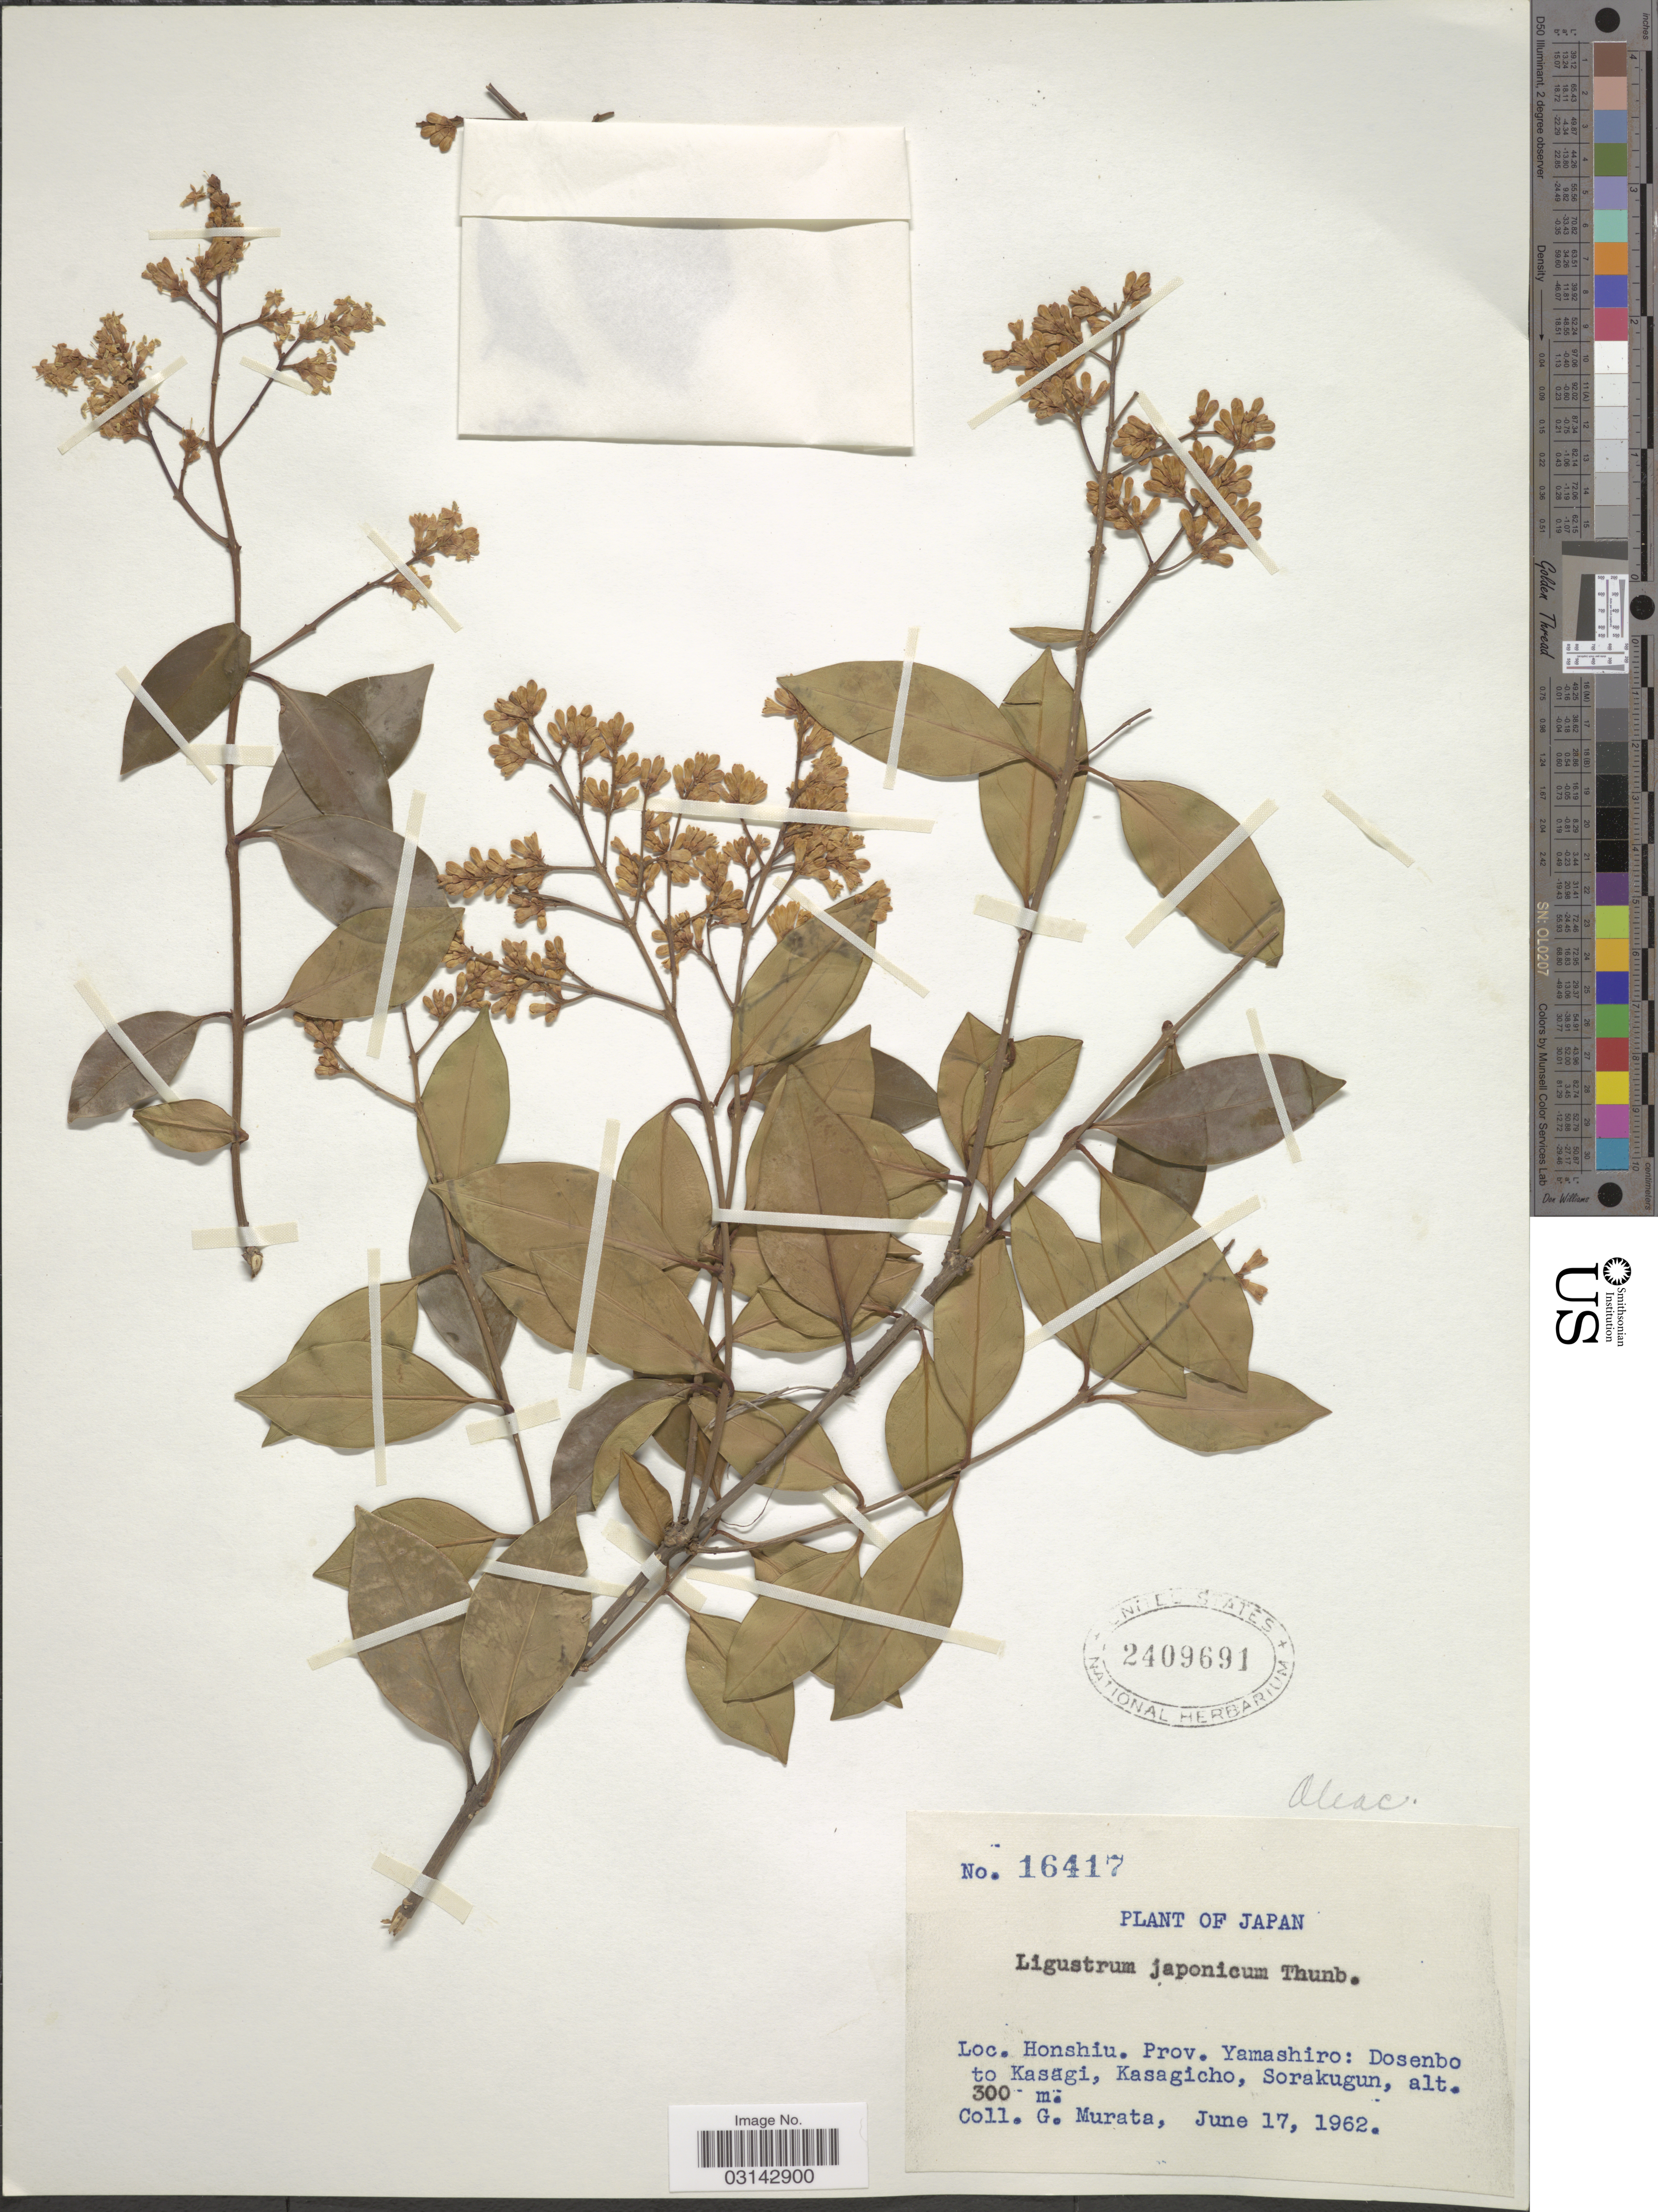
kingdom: Plantae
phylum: Tracheophyta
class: Magnoliopsida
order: Lamiales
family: Oleaceae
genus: Ligustrum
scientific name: Ligustrum japonicum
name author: Thunb.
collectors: G. Murata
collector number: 16417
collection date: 1962-06-17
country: Japan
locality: Honshiu. Prov. Yamashiro: Dosenbo to Kasagi, Kasagicho, Sorakugun.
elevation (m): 300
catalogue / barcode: US 2409691